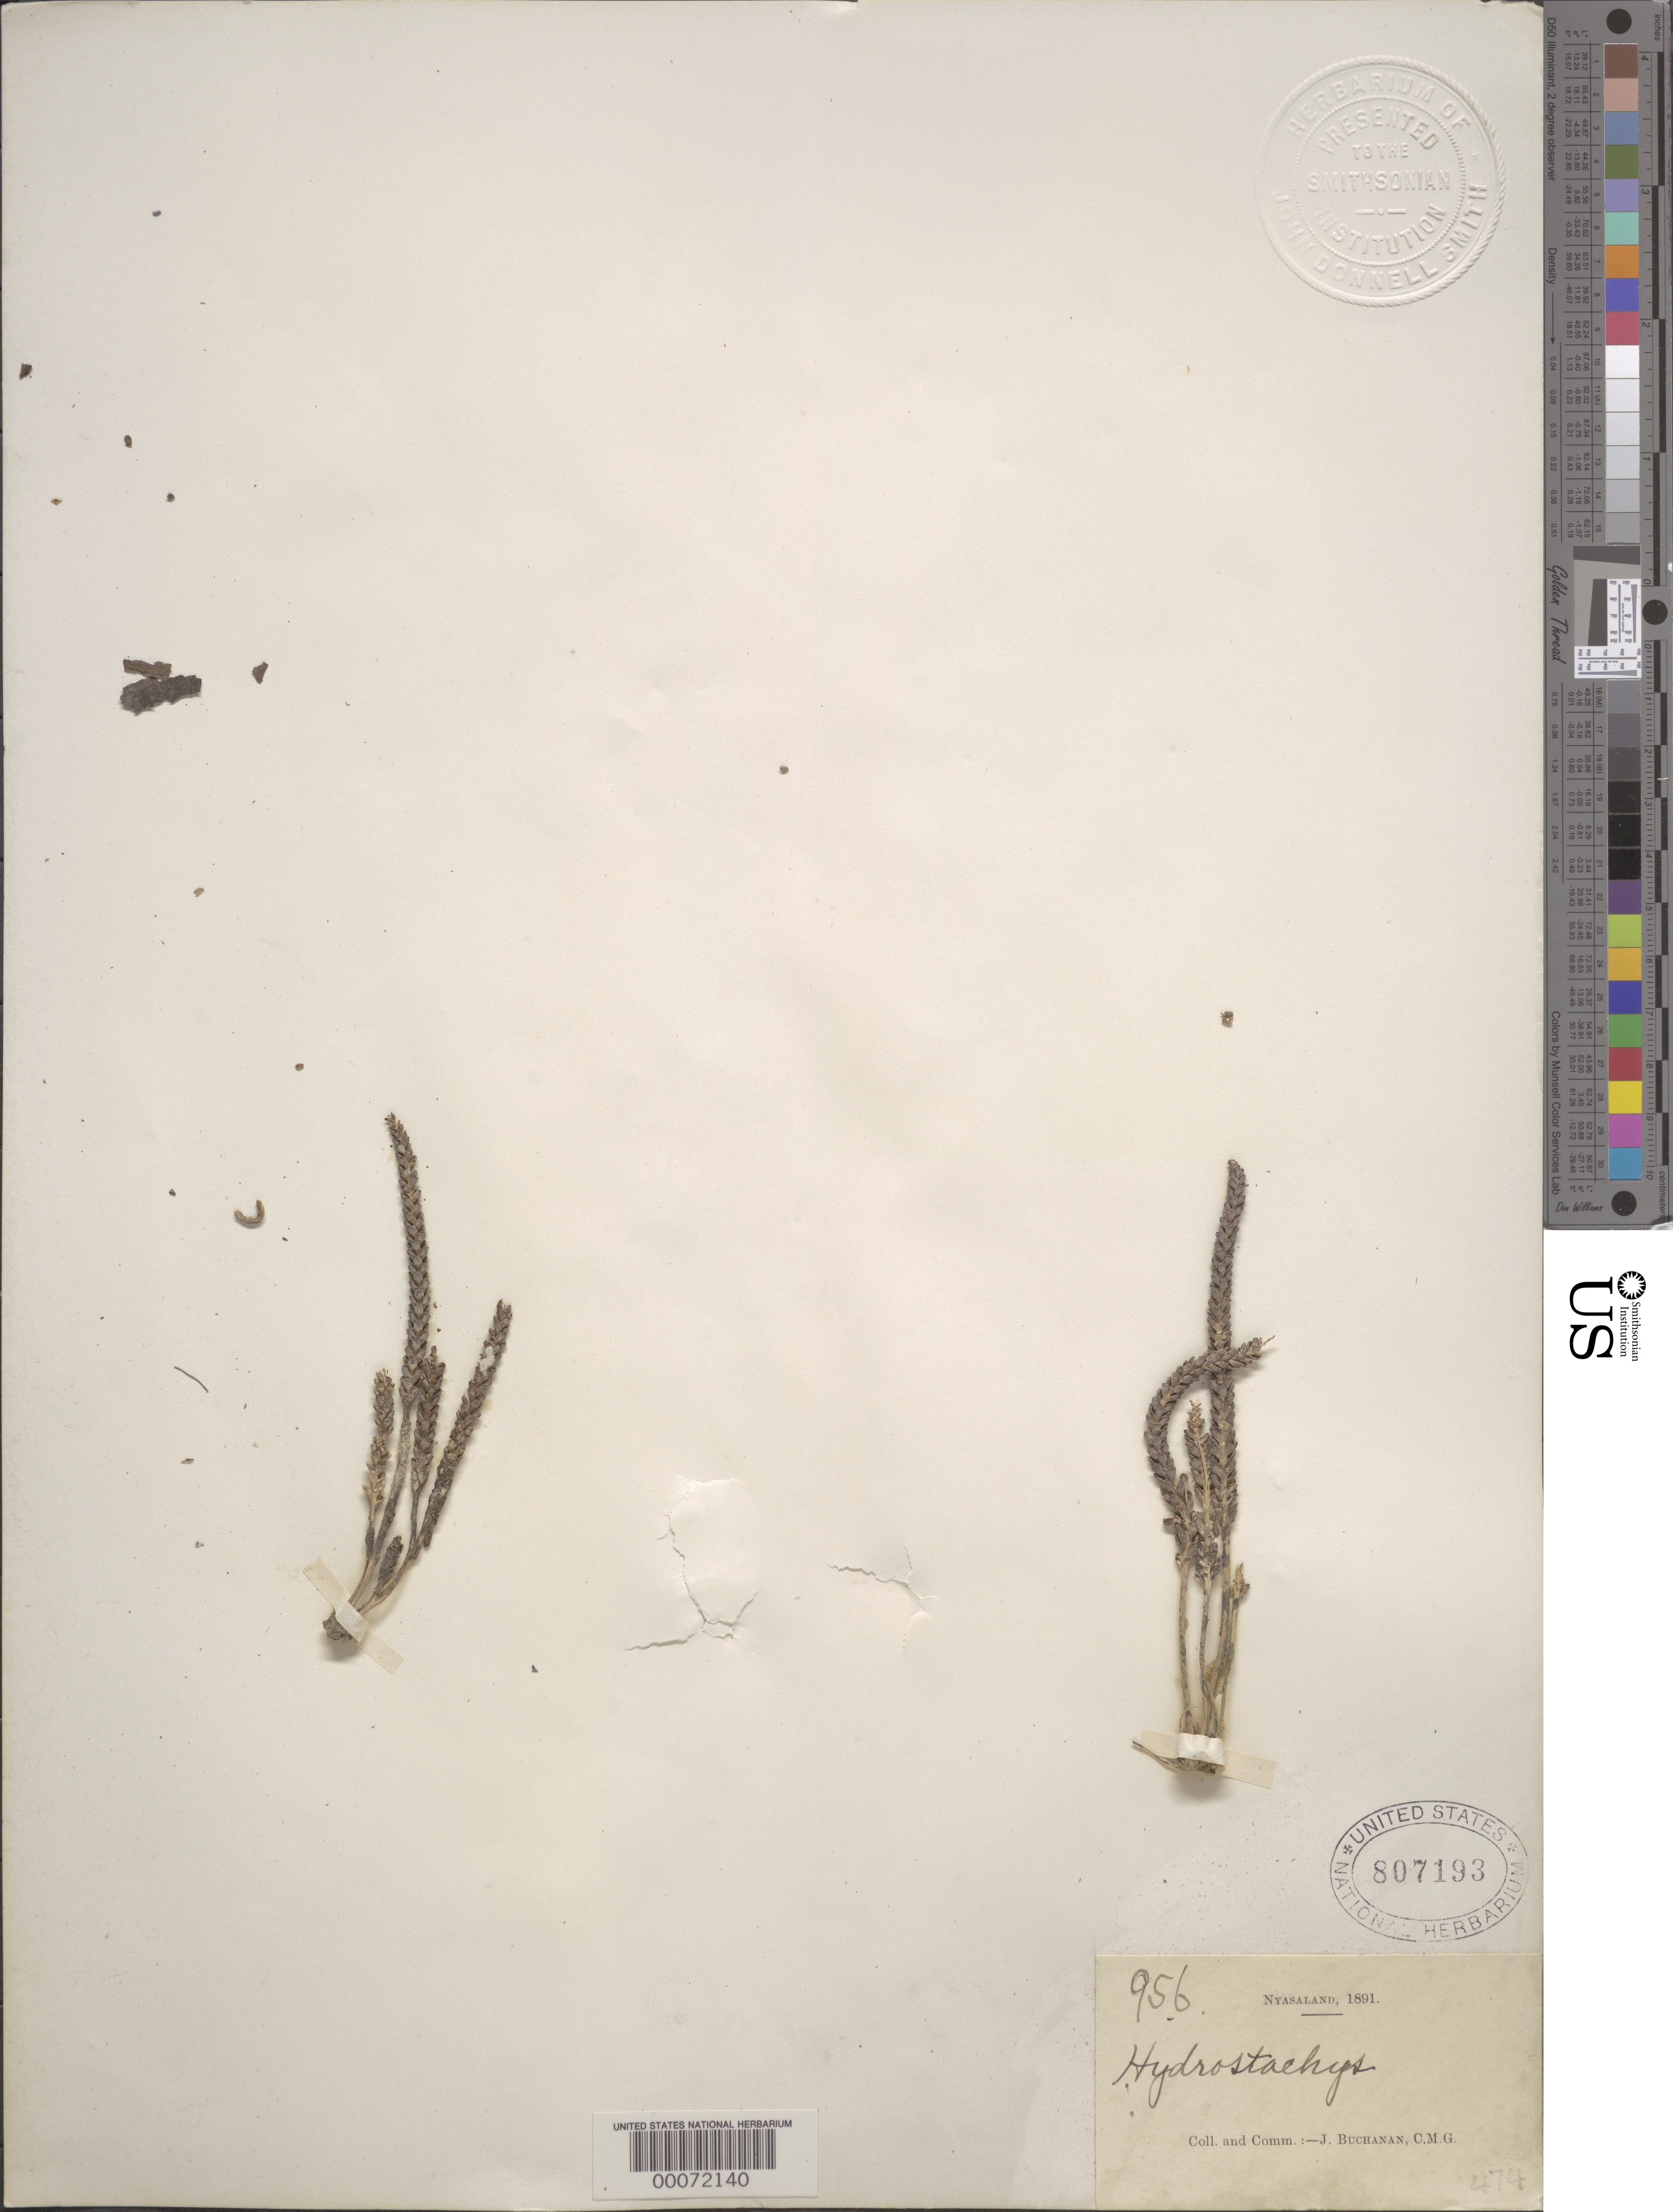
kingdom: Plantae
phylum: Tracheophyta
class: Magnoliopsida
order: Cornales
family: Hydrostachyaceae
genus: Hydrostachys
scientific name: Hydrostachys sp.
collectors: J. Buchanan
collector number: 956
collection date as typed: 1891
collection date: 1891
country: Malawi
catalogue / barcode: US 807193